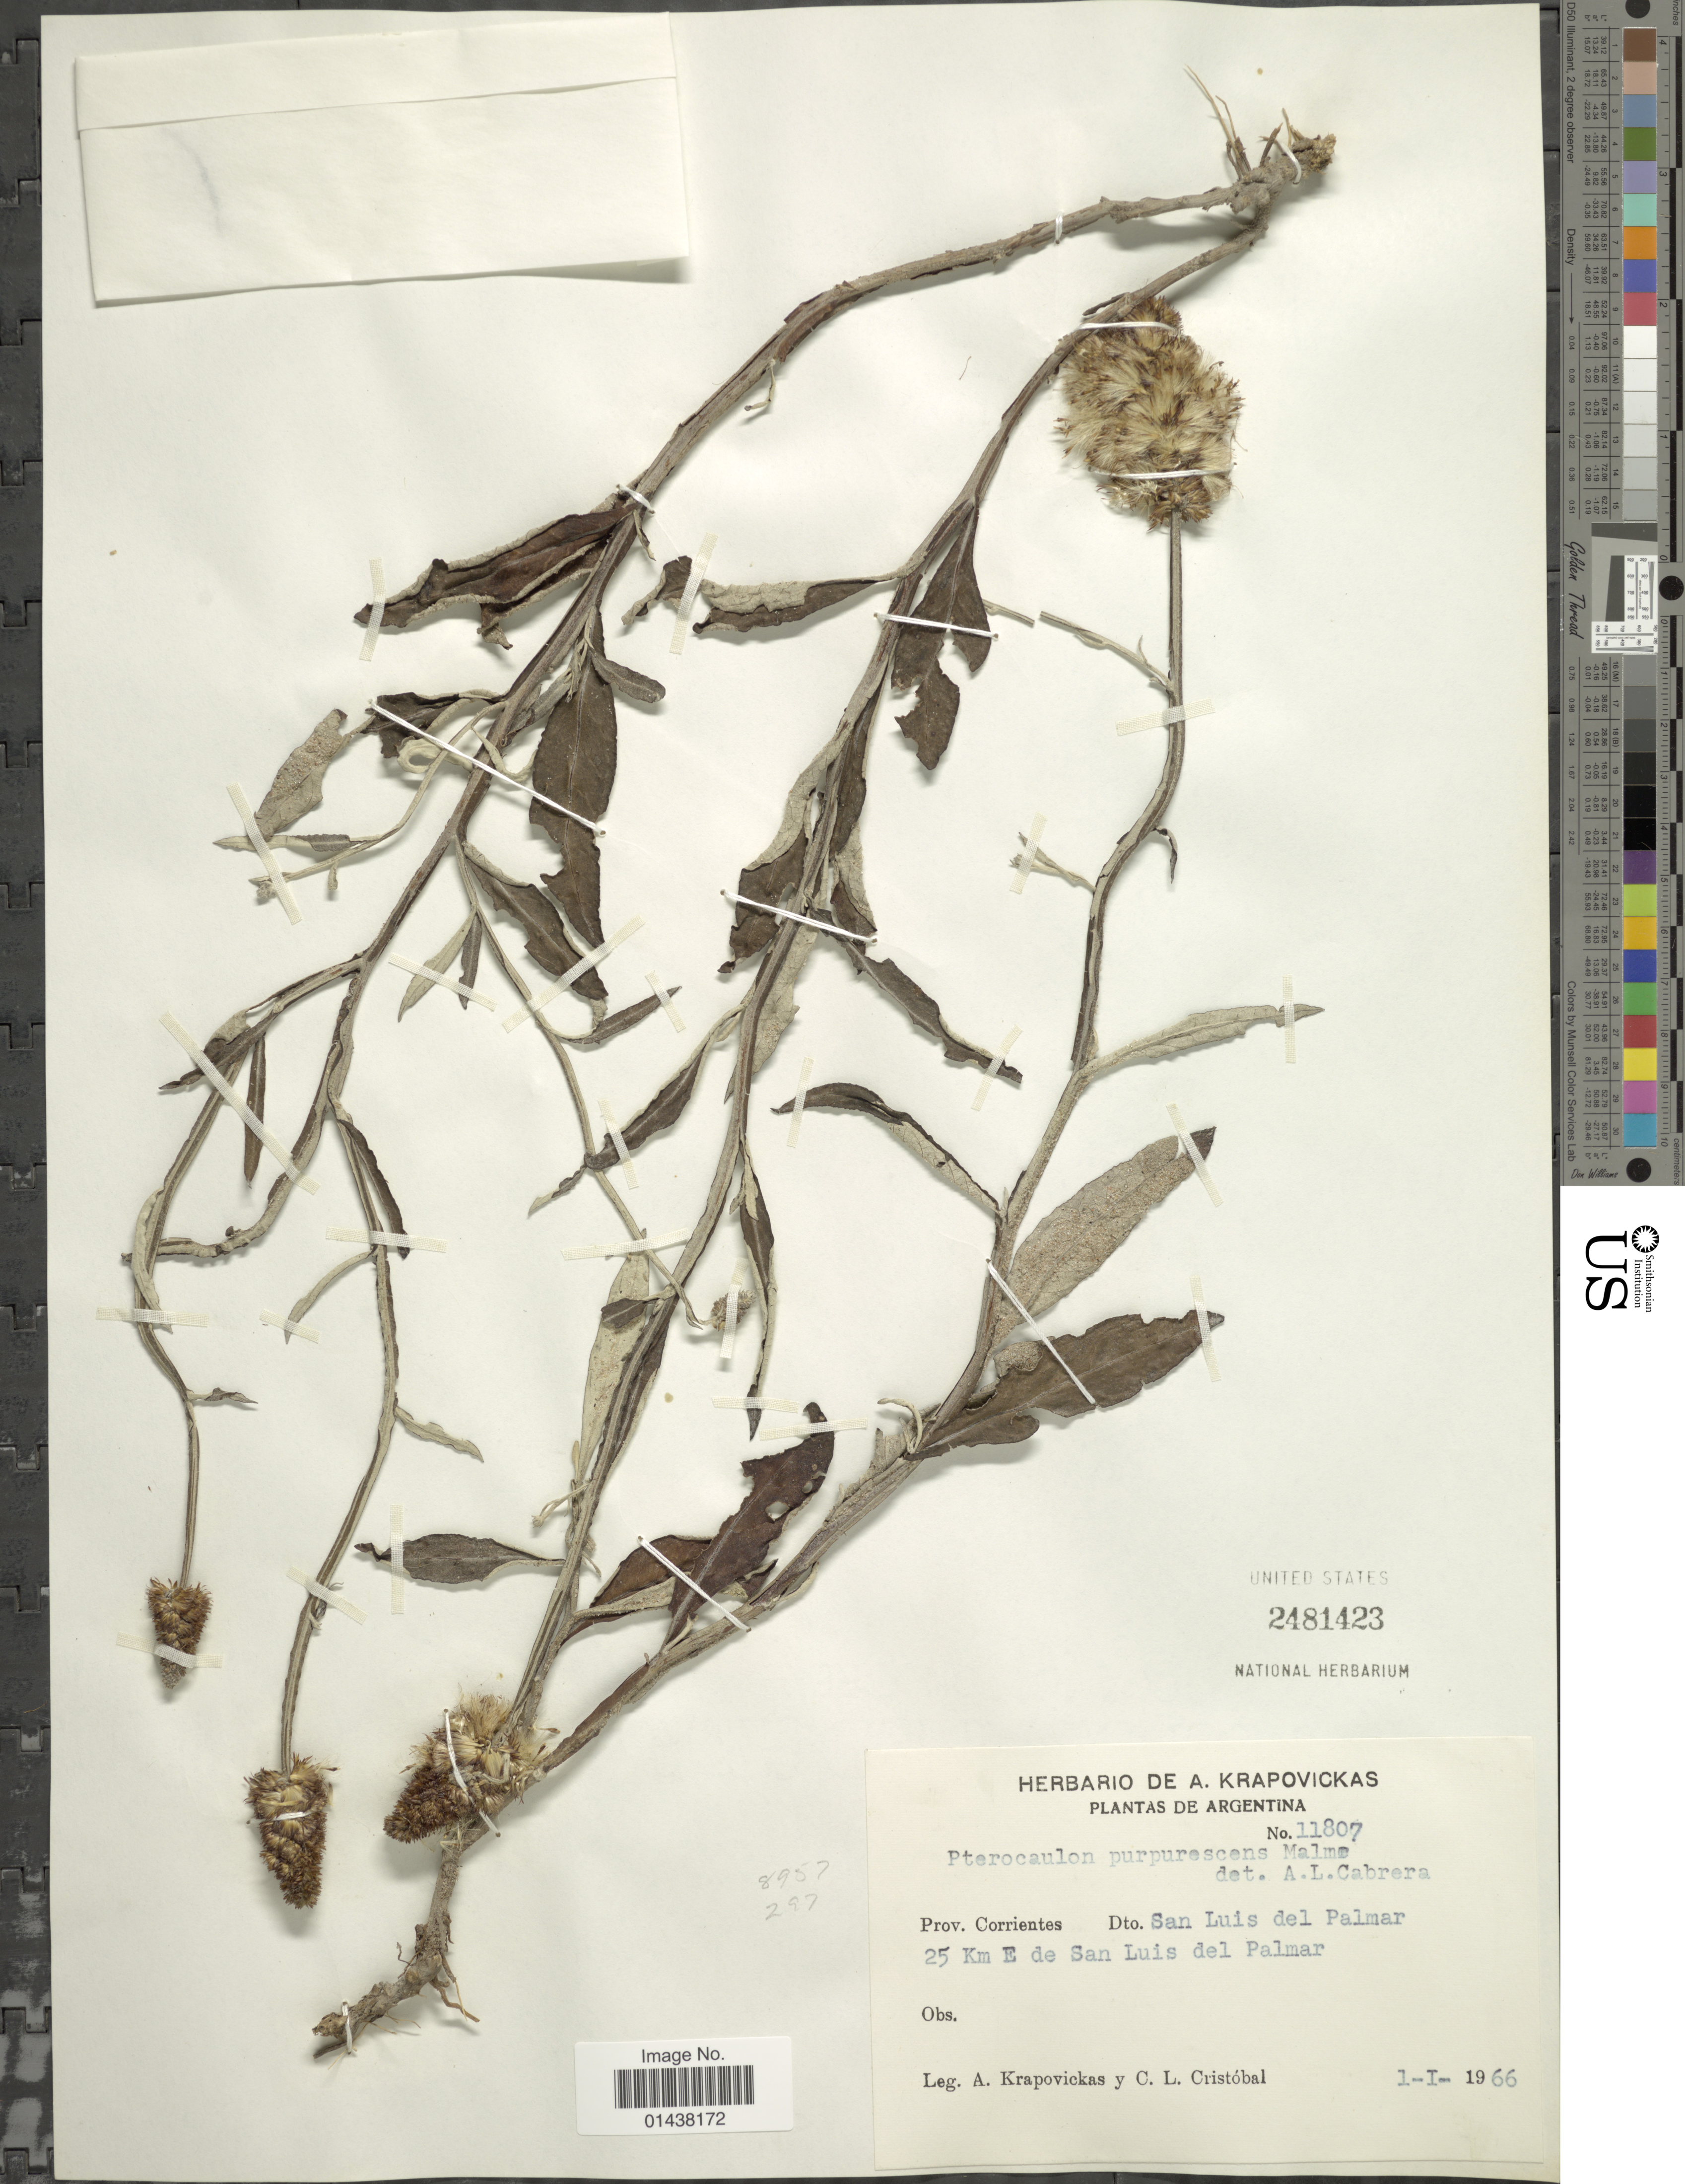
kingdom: Plantae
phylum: Tracheophyta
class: Magnoliopsida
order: Asterales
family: Asteraceae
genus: Pterocaulon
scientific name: Pterocaulon purpurascens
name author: Malme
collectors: A. Krapovickas & C. L. Cristóbal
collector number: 11807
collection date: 1966-01-01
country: Argentina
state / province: Corrientes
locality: Dto. San Luis del Palmar 25 km E de San Luis del Palmar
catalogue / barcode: US 2481423